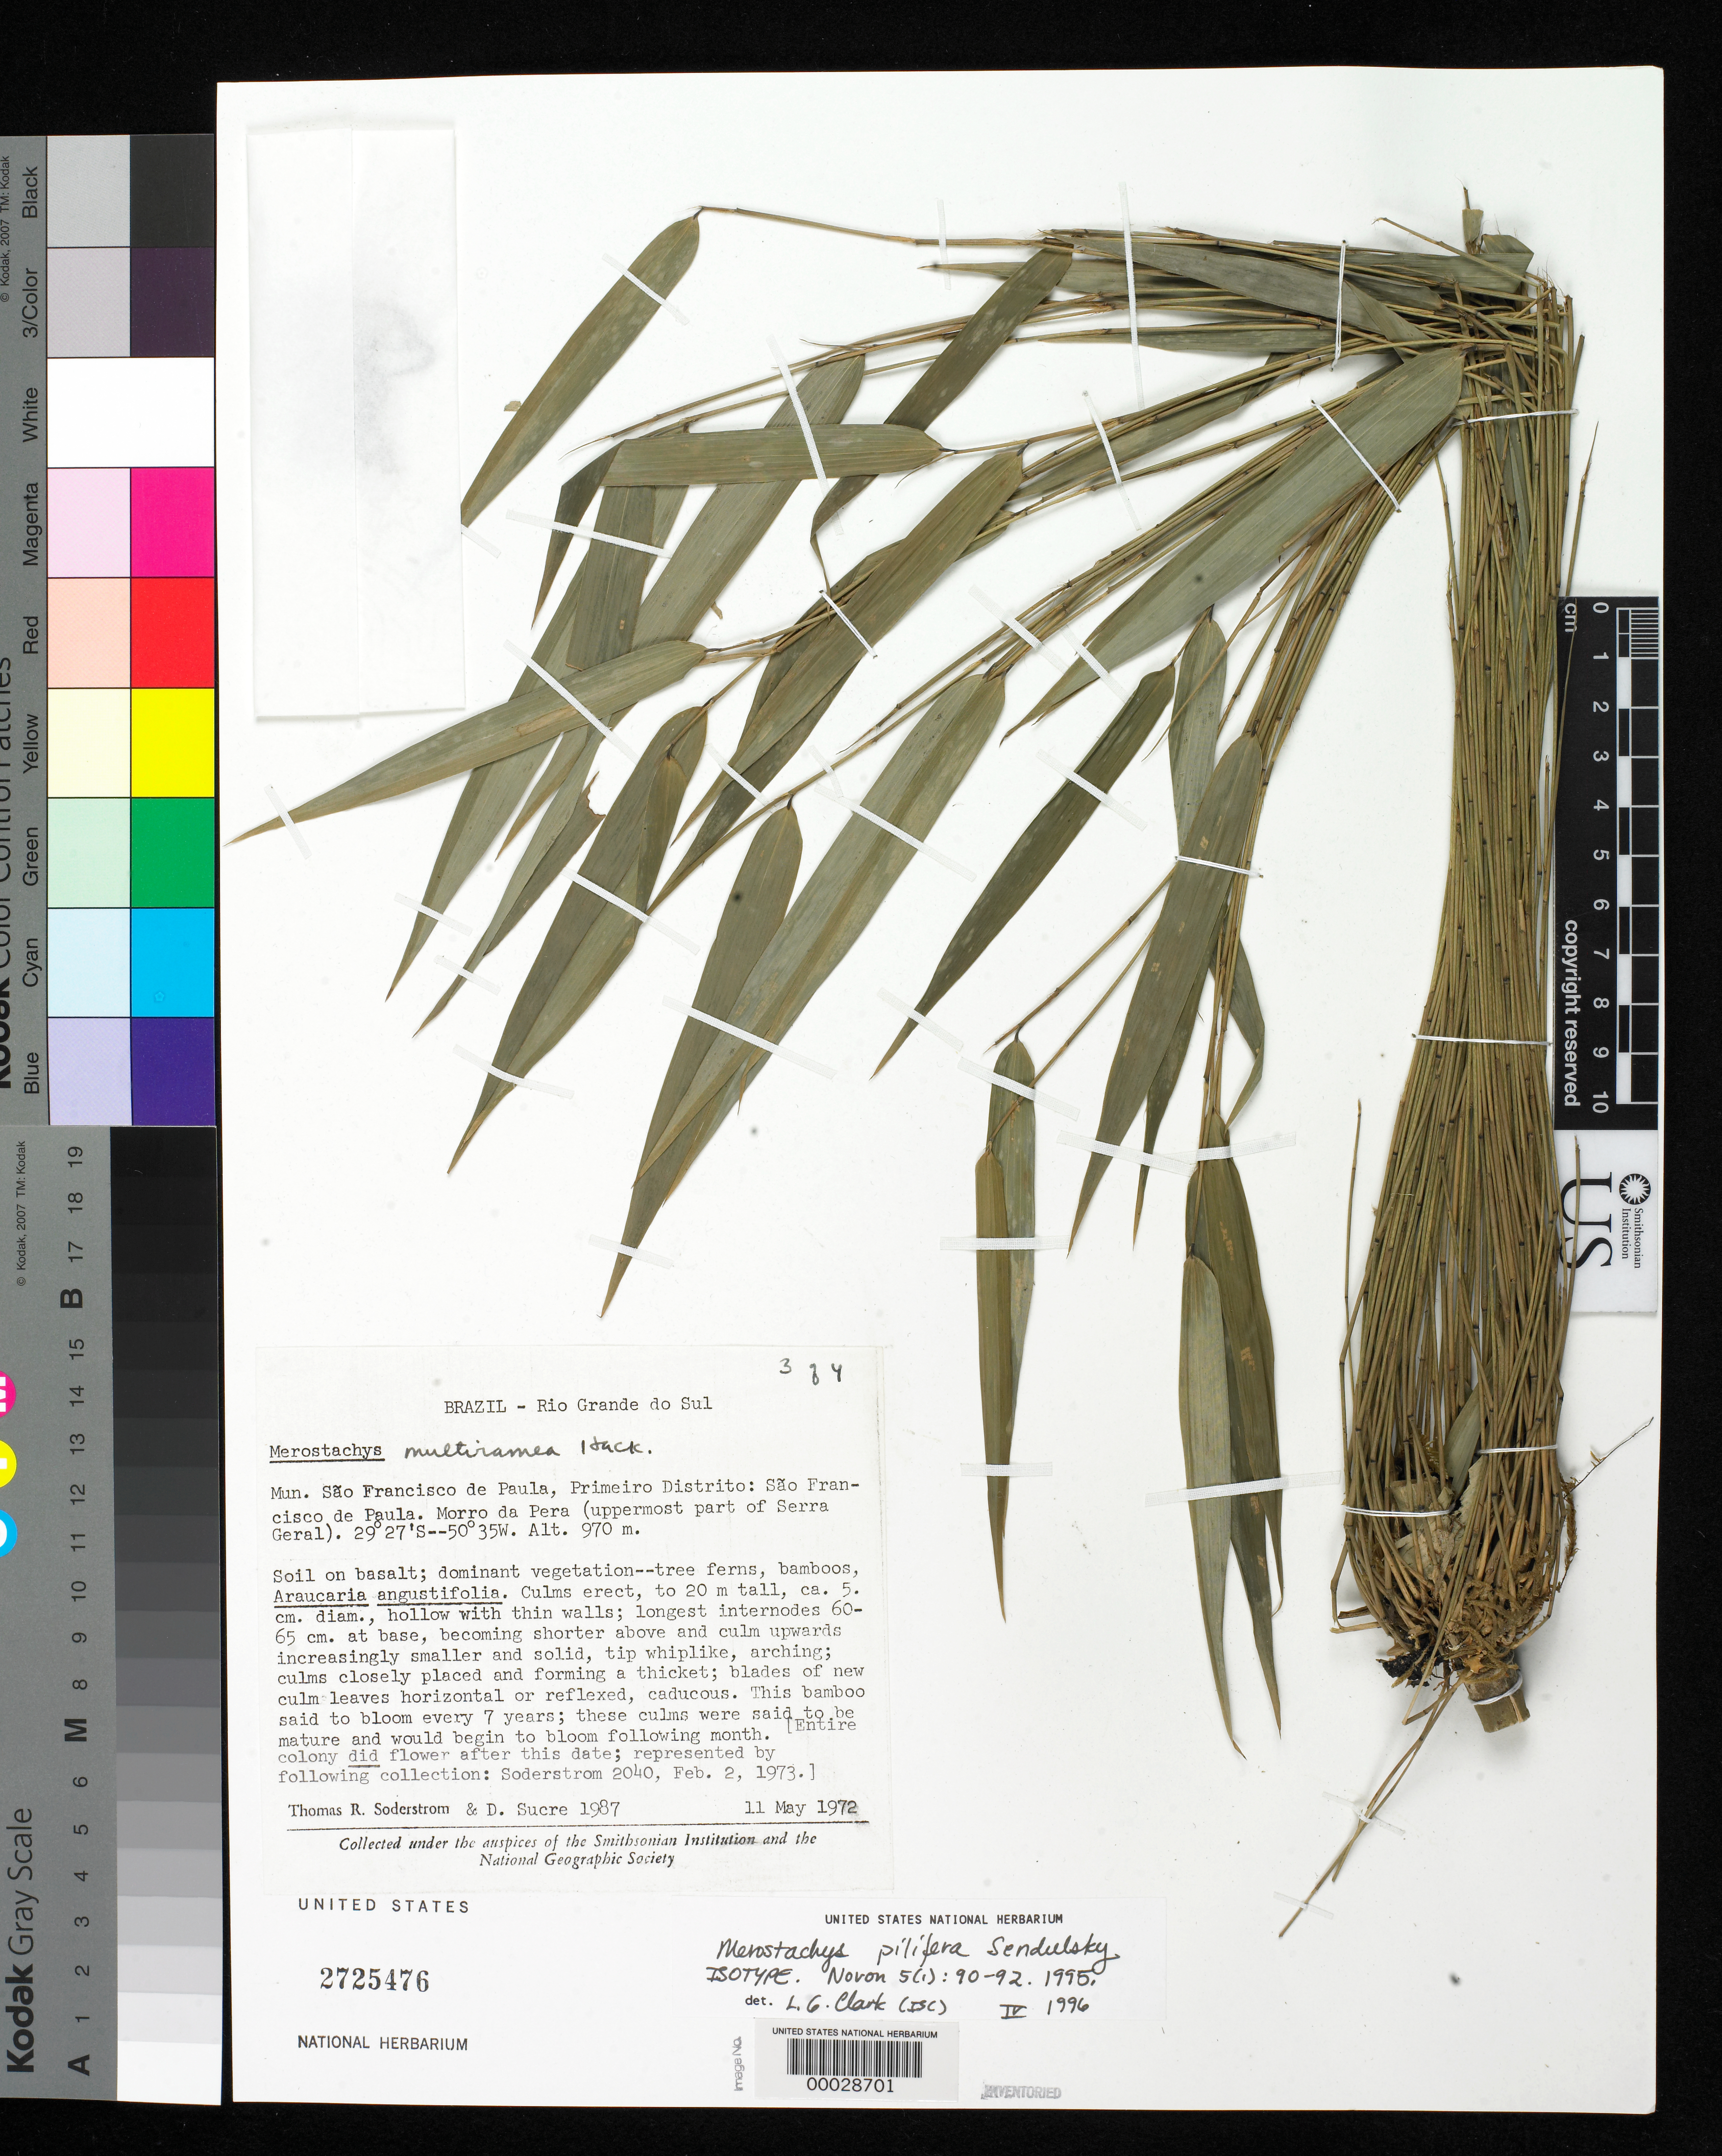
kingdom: Plantae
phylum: Tracheophyta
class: Liliopsida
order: Poales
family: Poaceae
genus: Merostachys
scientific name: Merostachys pilifera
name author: Send.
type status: Isotype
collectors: T. R. Soderstrom & D. Sucre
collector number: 1987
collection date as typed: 11 May 1972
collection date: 1972-05-11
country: Brazil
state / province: Rio Grande do Sul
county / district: São Francisco de Paula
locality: Sao Francisco de Paula, Morro de Pera.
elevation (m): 970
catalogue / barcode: US 2725476